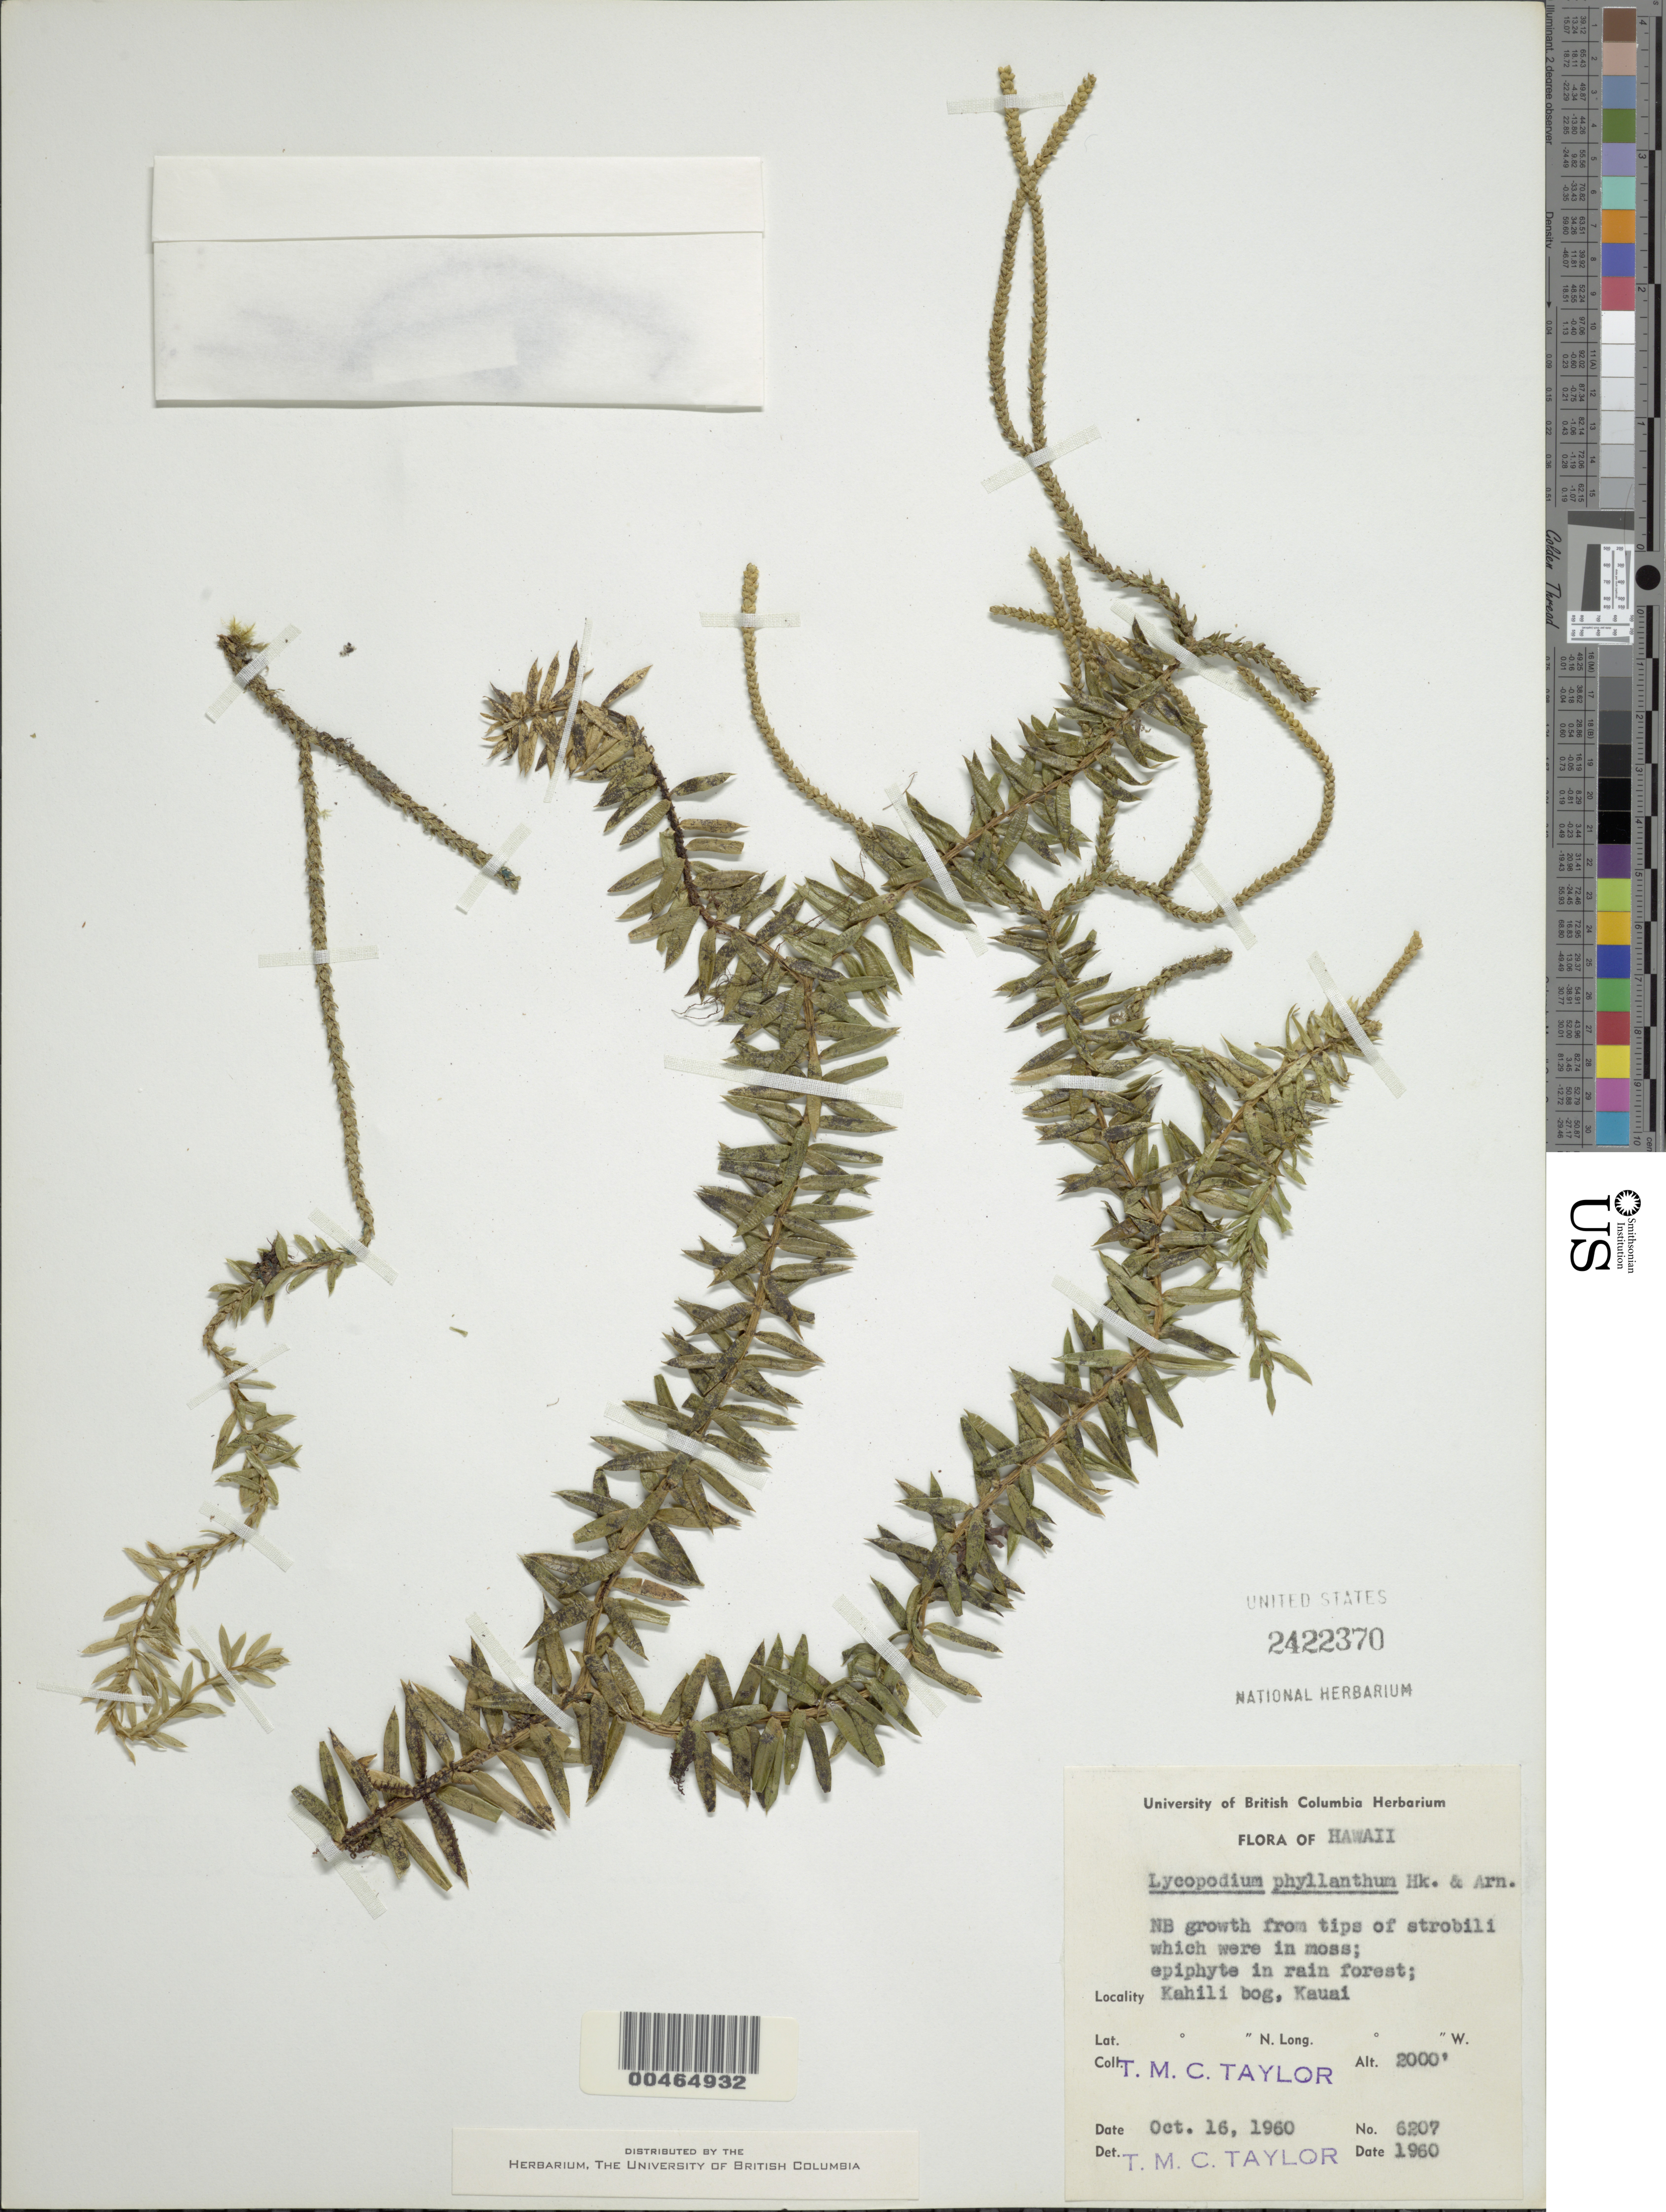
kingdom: Plantae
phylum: Tracheophyta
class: Lycopodiopsida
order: Lycopodiales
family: Lycopodiaceae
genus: Phlegmariurus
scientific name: Phlegmariurus phyllanthus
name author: (Hook. & Arn.) R.D. Dixit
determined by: Field, A. R.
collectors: T. M. C. Taylor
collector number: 6207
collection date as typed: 1960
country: United States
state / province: Hawaii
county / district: Hawaii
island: Kaua'i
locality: Kahili bog.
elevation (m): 610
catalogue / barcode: US 2422370